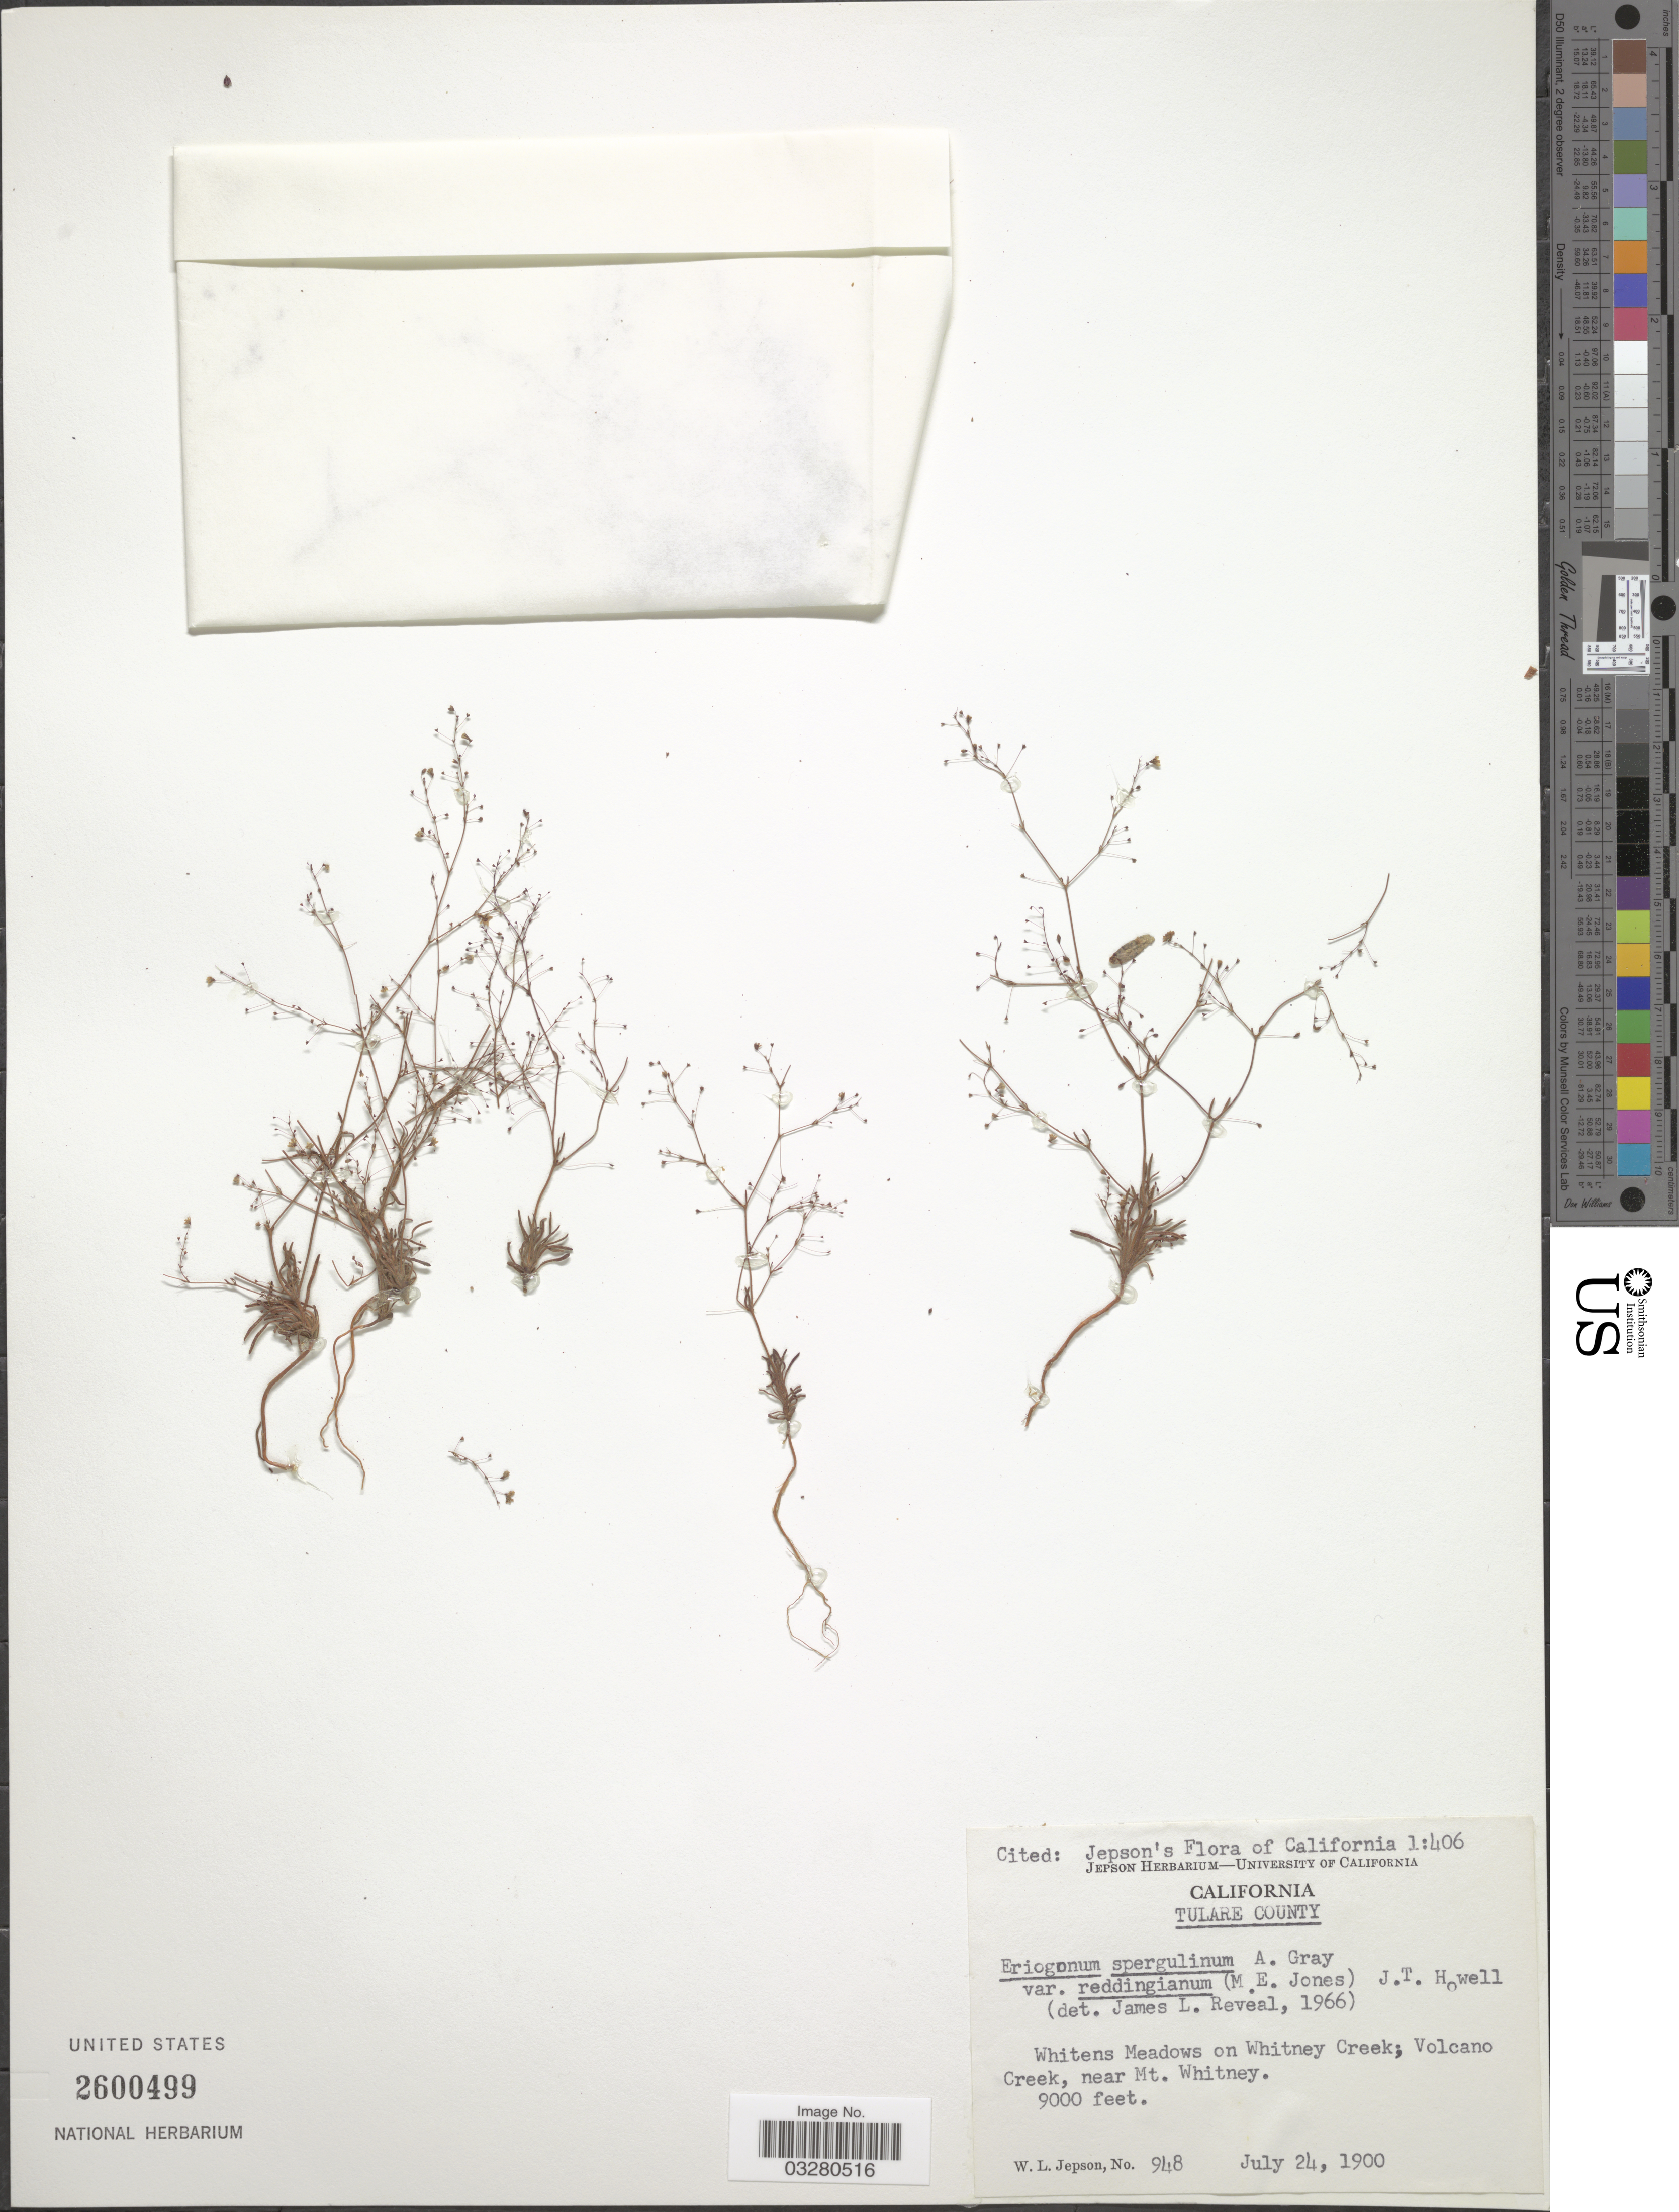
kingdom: Plantae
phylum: Tracheophyta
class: Magnoliopsida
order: Caryophyllales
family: Polygonaceae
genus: Eriogonum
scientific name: Eriogonum spergulinum var. reddingianum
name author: (M.E. Jones) J.T. Howell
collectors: W. L. Jepson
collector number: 948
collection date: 1900-07-24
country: United States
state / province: California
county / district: Tulare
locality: Tulare County. Whitens Meadows on Whitney Creek; Volcano Creek, near Mt. Whitney.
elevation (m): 2743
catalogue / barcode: US 2600499